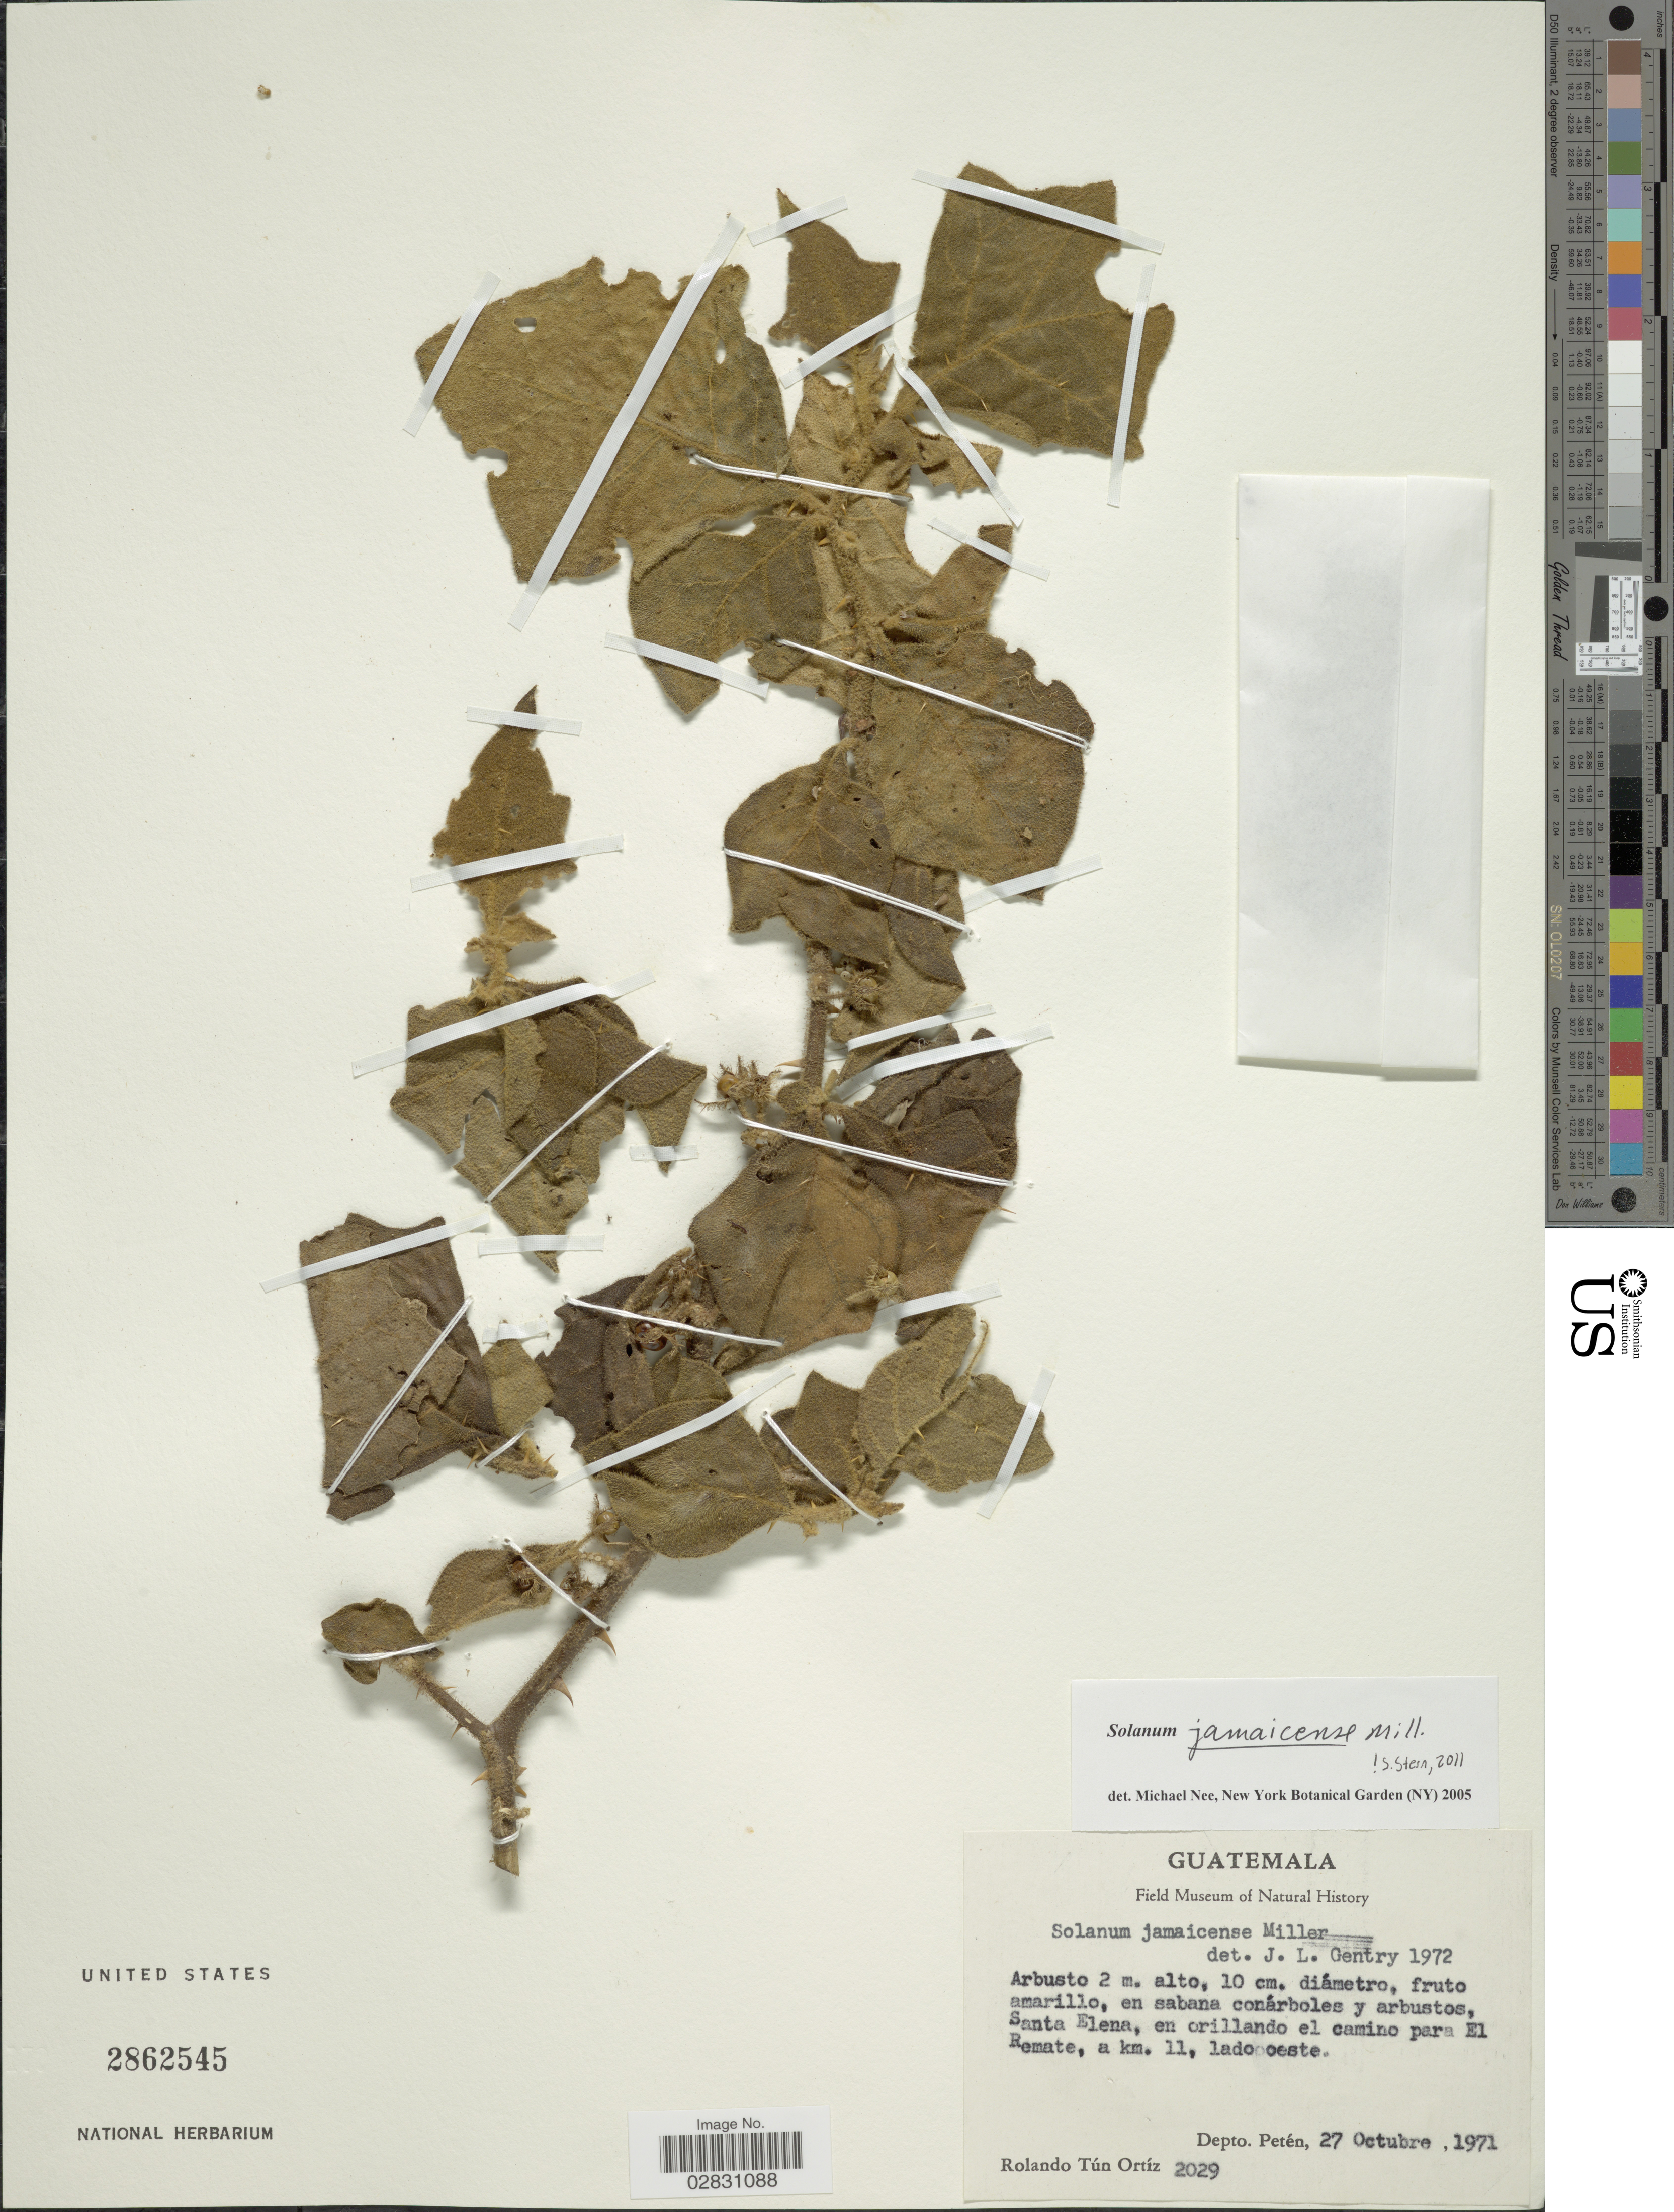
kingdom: Plantae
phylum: Tracheophyta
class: Magnoliopsida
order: Solanales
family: Solanaceae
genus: Solanum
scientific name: Solanum jamaicense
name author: Mill.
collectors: R. T. Ortíz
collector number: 2029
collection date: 1971-10-27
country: Guatemala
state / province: El Petén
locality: Santa Elena, en orillando el camino para El Remate, a km. 11, lado oeste, Depto Petén.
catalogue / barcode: US 2862545